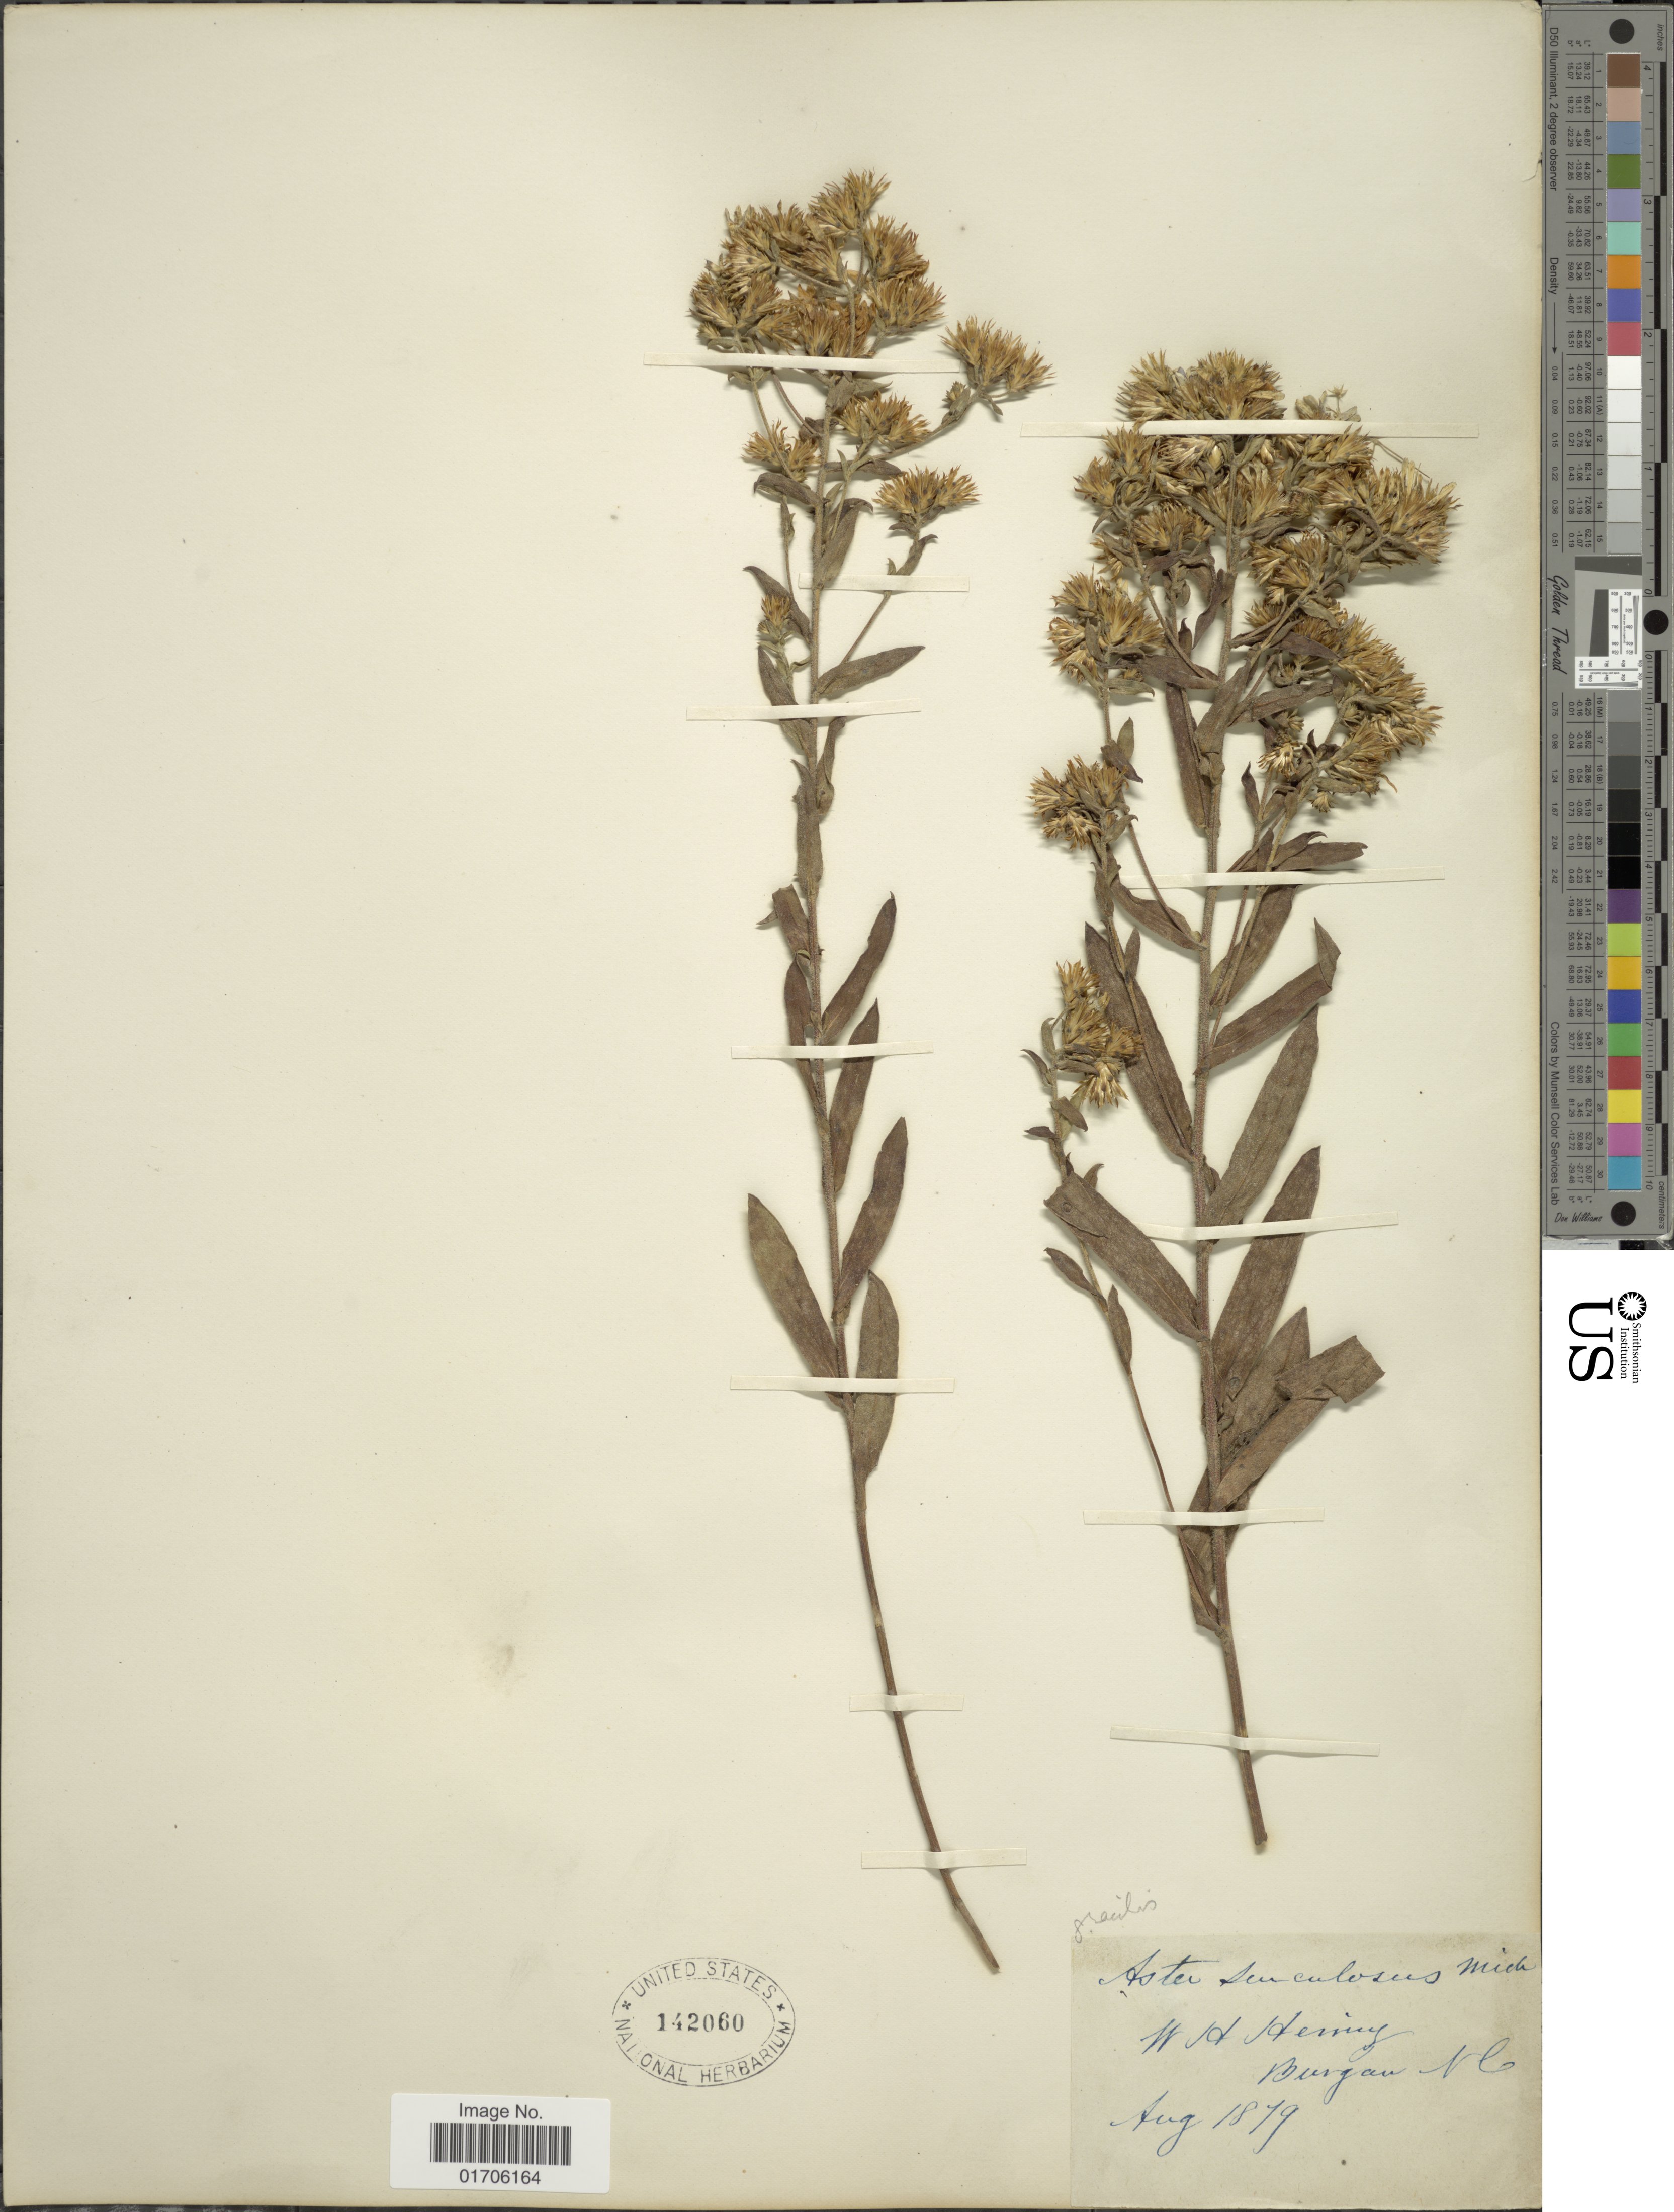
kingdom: Plantae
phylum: Tracheophyta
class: Magnoliopsida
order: Asterales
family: Asteraceae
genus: Eurybia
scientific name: Eurybia compacta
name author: G.L. Nesom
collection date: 1879-08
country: United States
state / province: North Carolina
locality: Burgaw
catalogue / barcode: US 142060